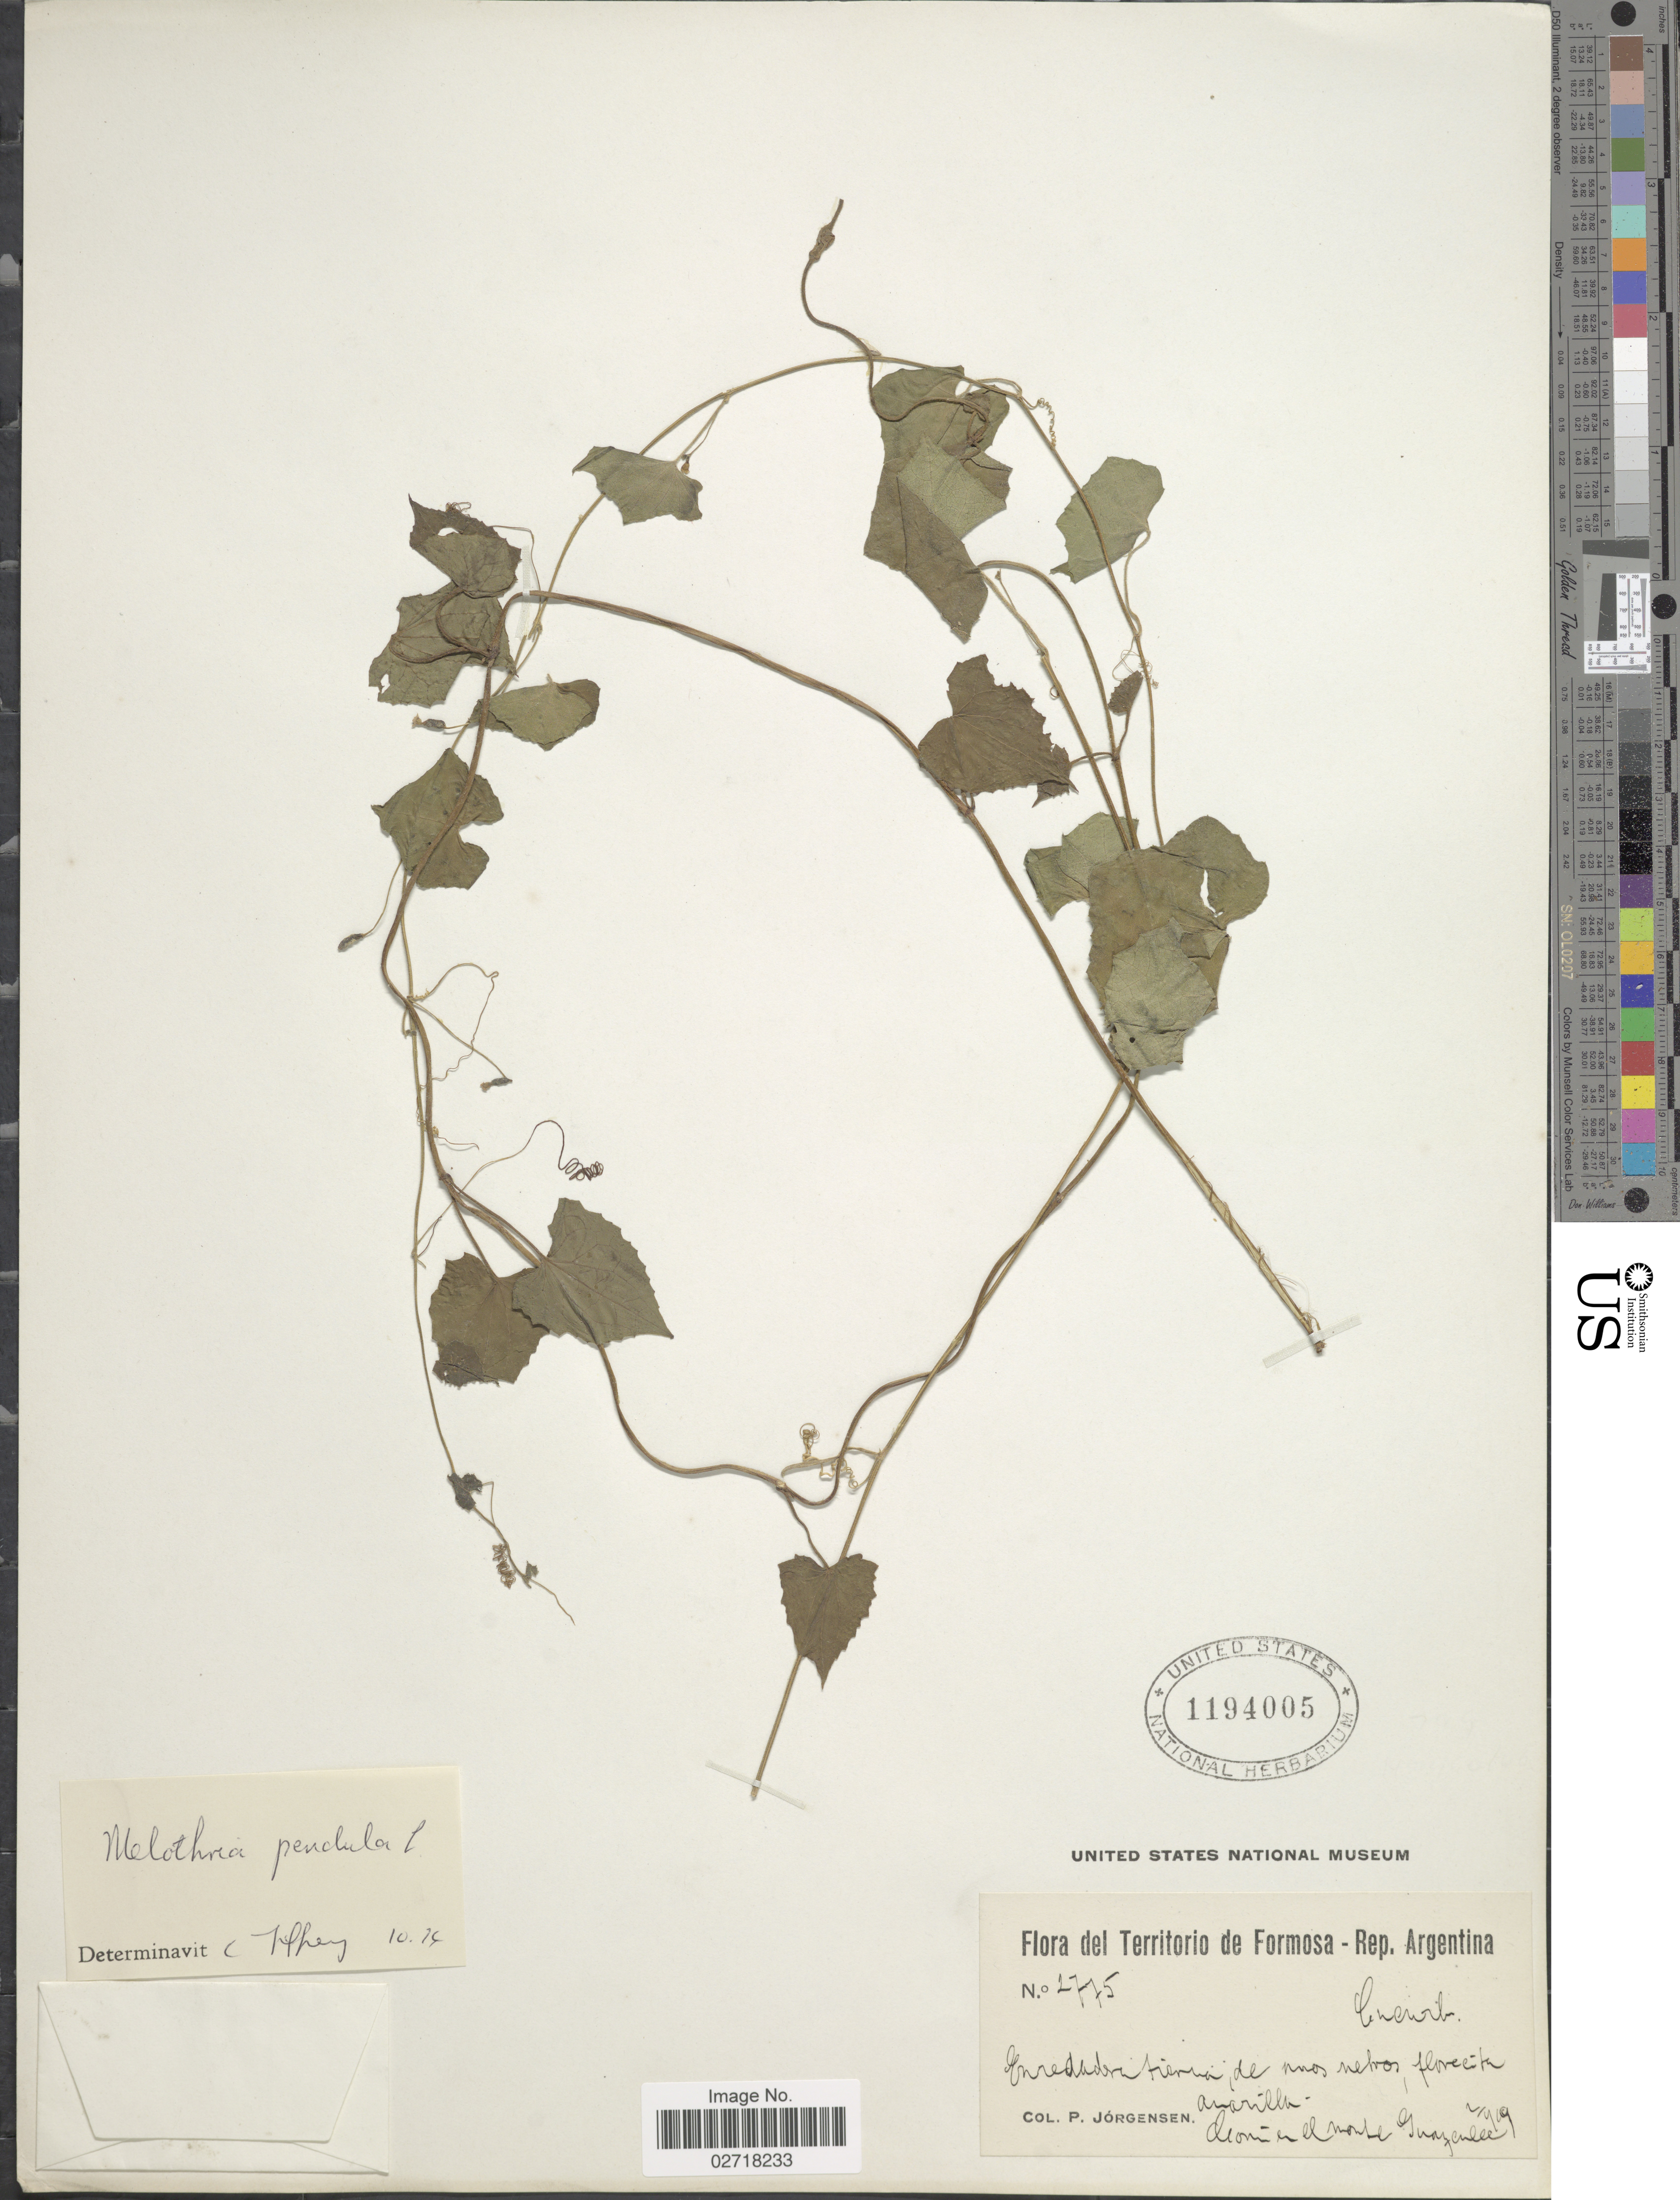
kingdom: Plantae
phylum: Tracheophyta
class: Magnoliopsida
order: Cucurbitales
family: Cucurbitaceae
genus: Melothria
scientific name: Melothria pendula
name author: L.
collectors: P. Jörgensen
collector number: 2775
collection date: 1919-02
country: Argentina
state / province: Formosa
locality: Com en el Monte Guaycolec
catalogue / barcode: US 1194005